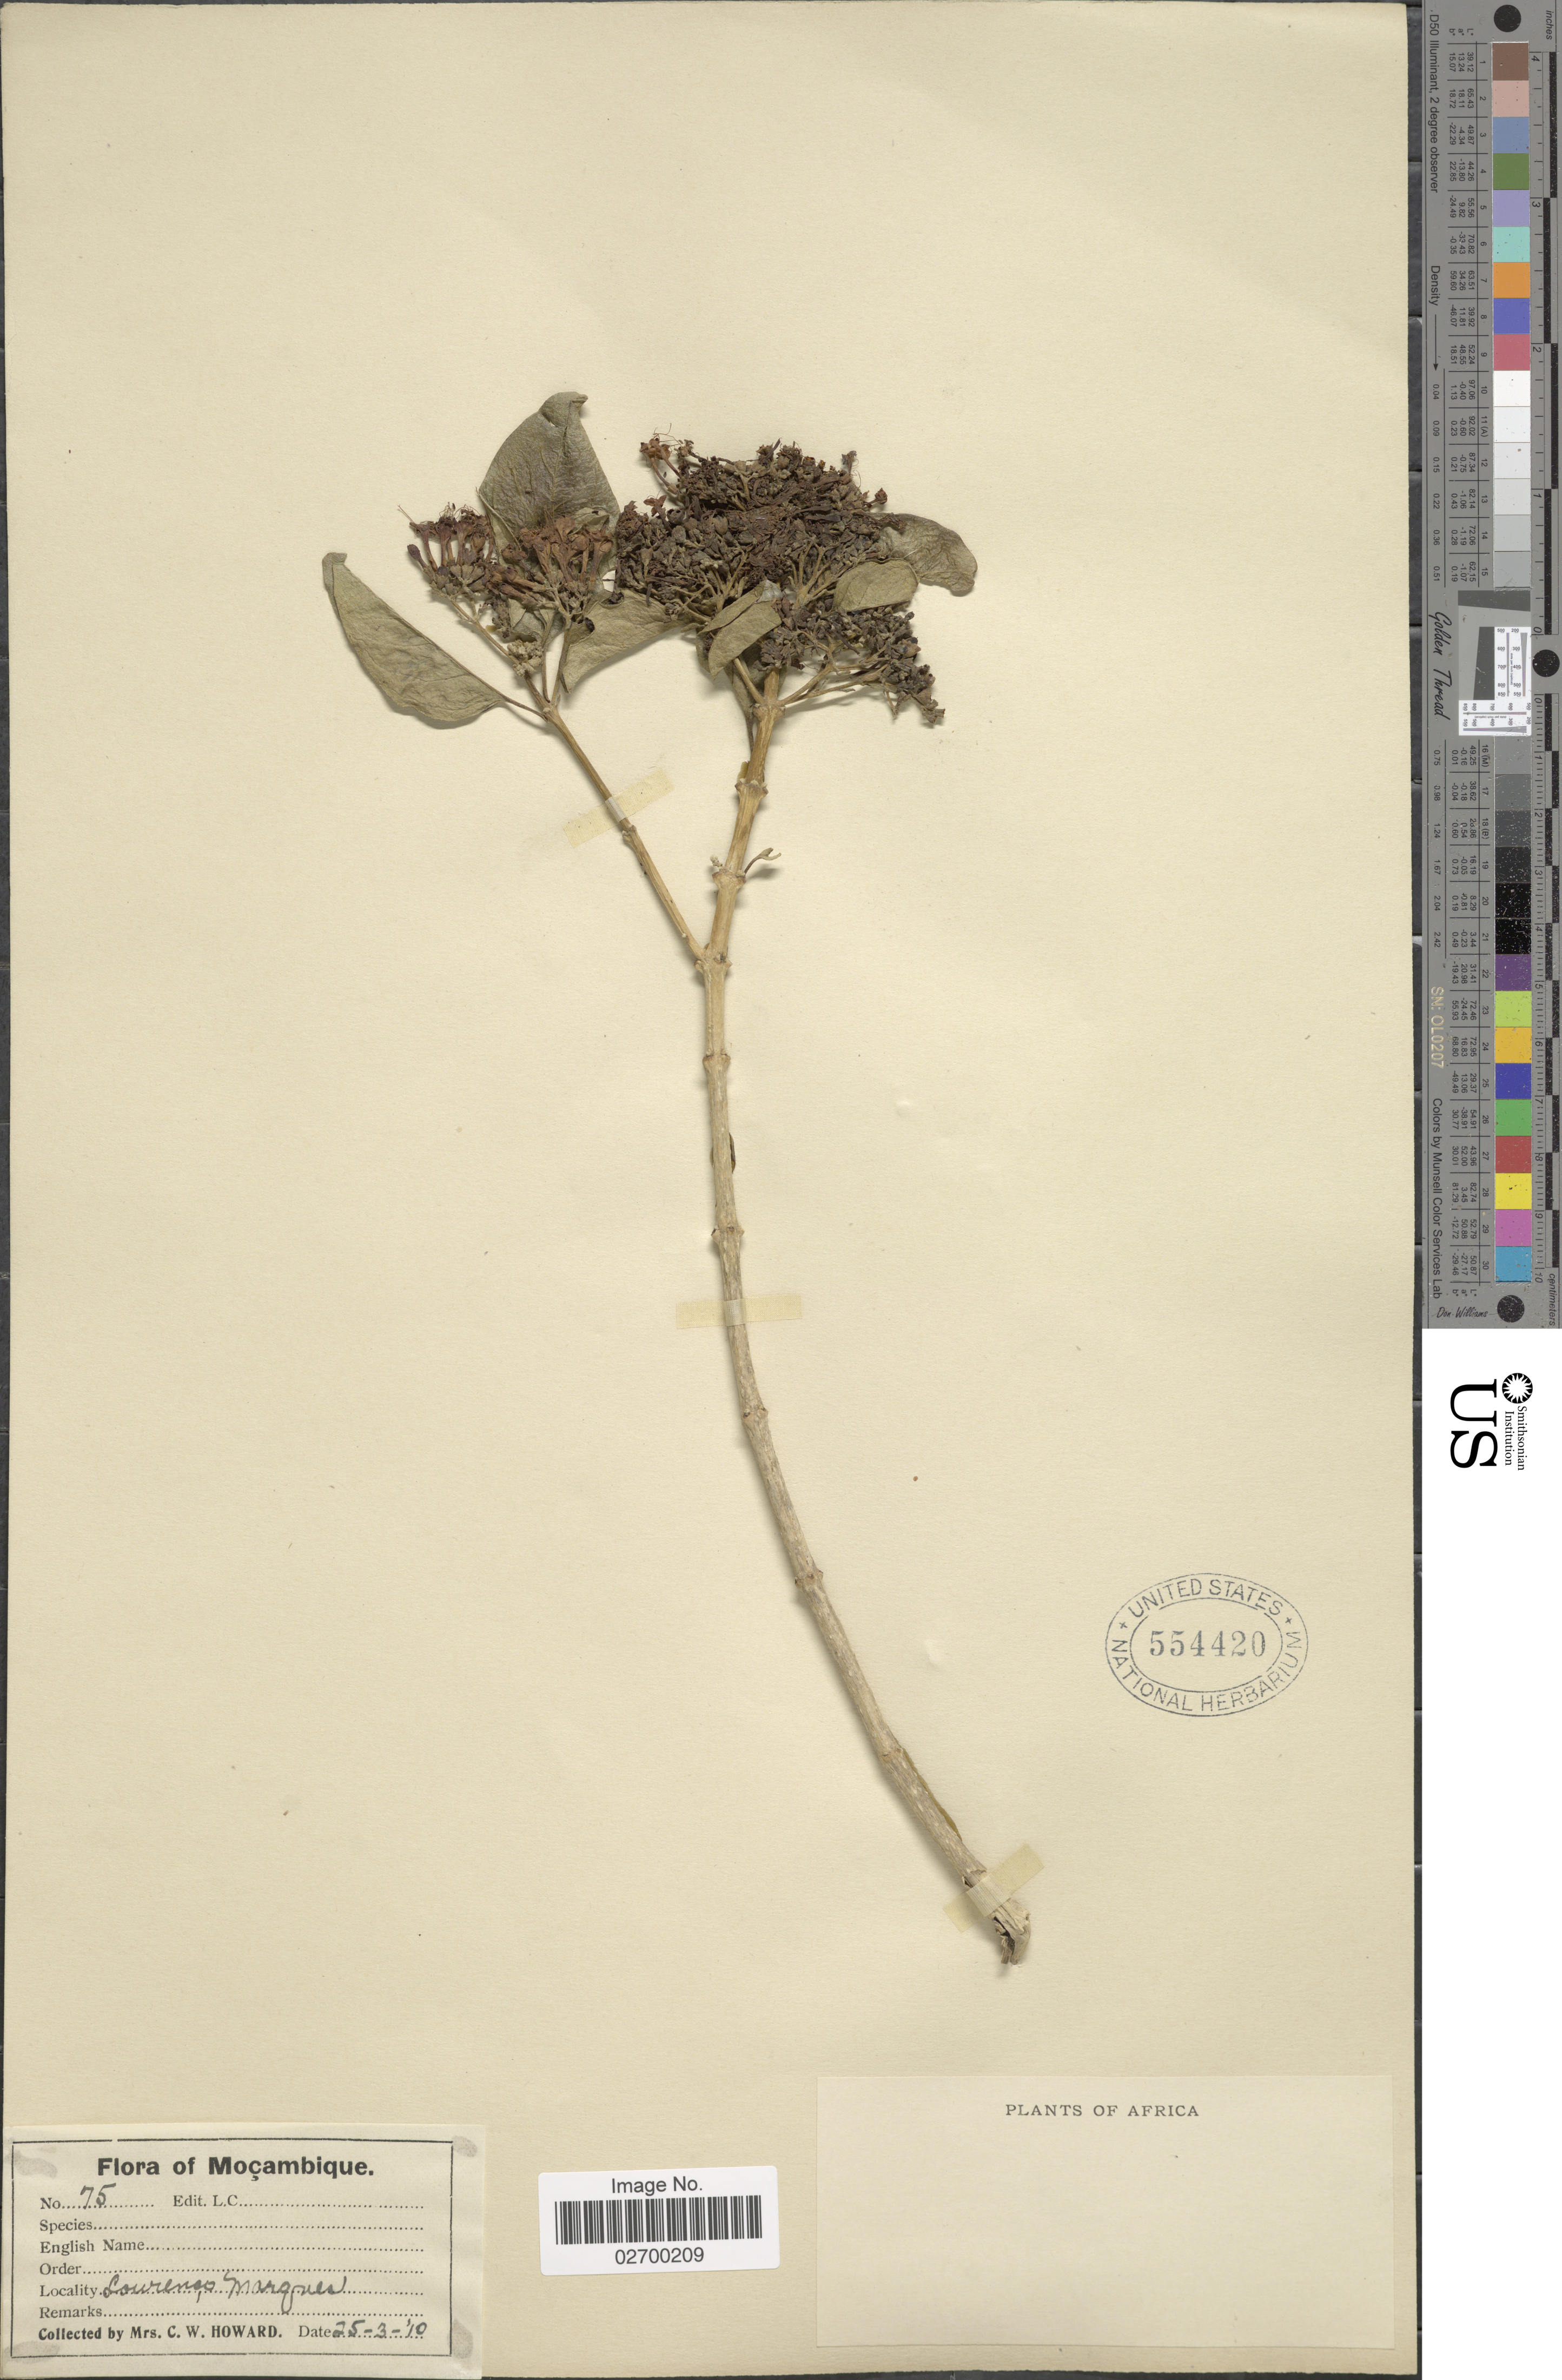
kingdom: Plantae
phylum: Tracheophyta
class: Magnoliopsida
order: Gentianales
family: Rubiaceae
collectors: C. W. Howard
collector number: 75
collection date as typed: Transcribed d/m/y: 25/3/10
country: Mozambique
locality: Lourenço Marques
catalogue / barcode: US 554420